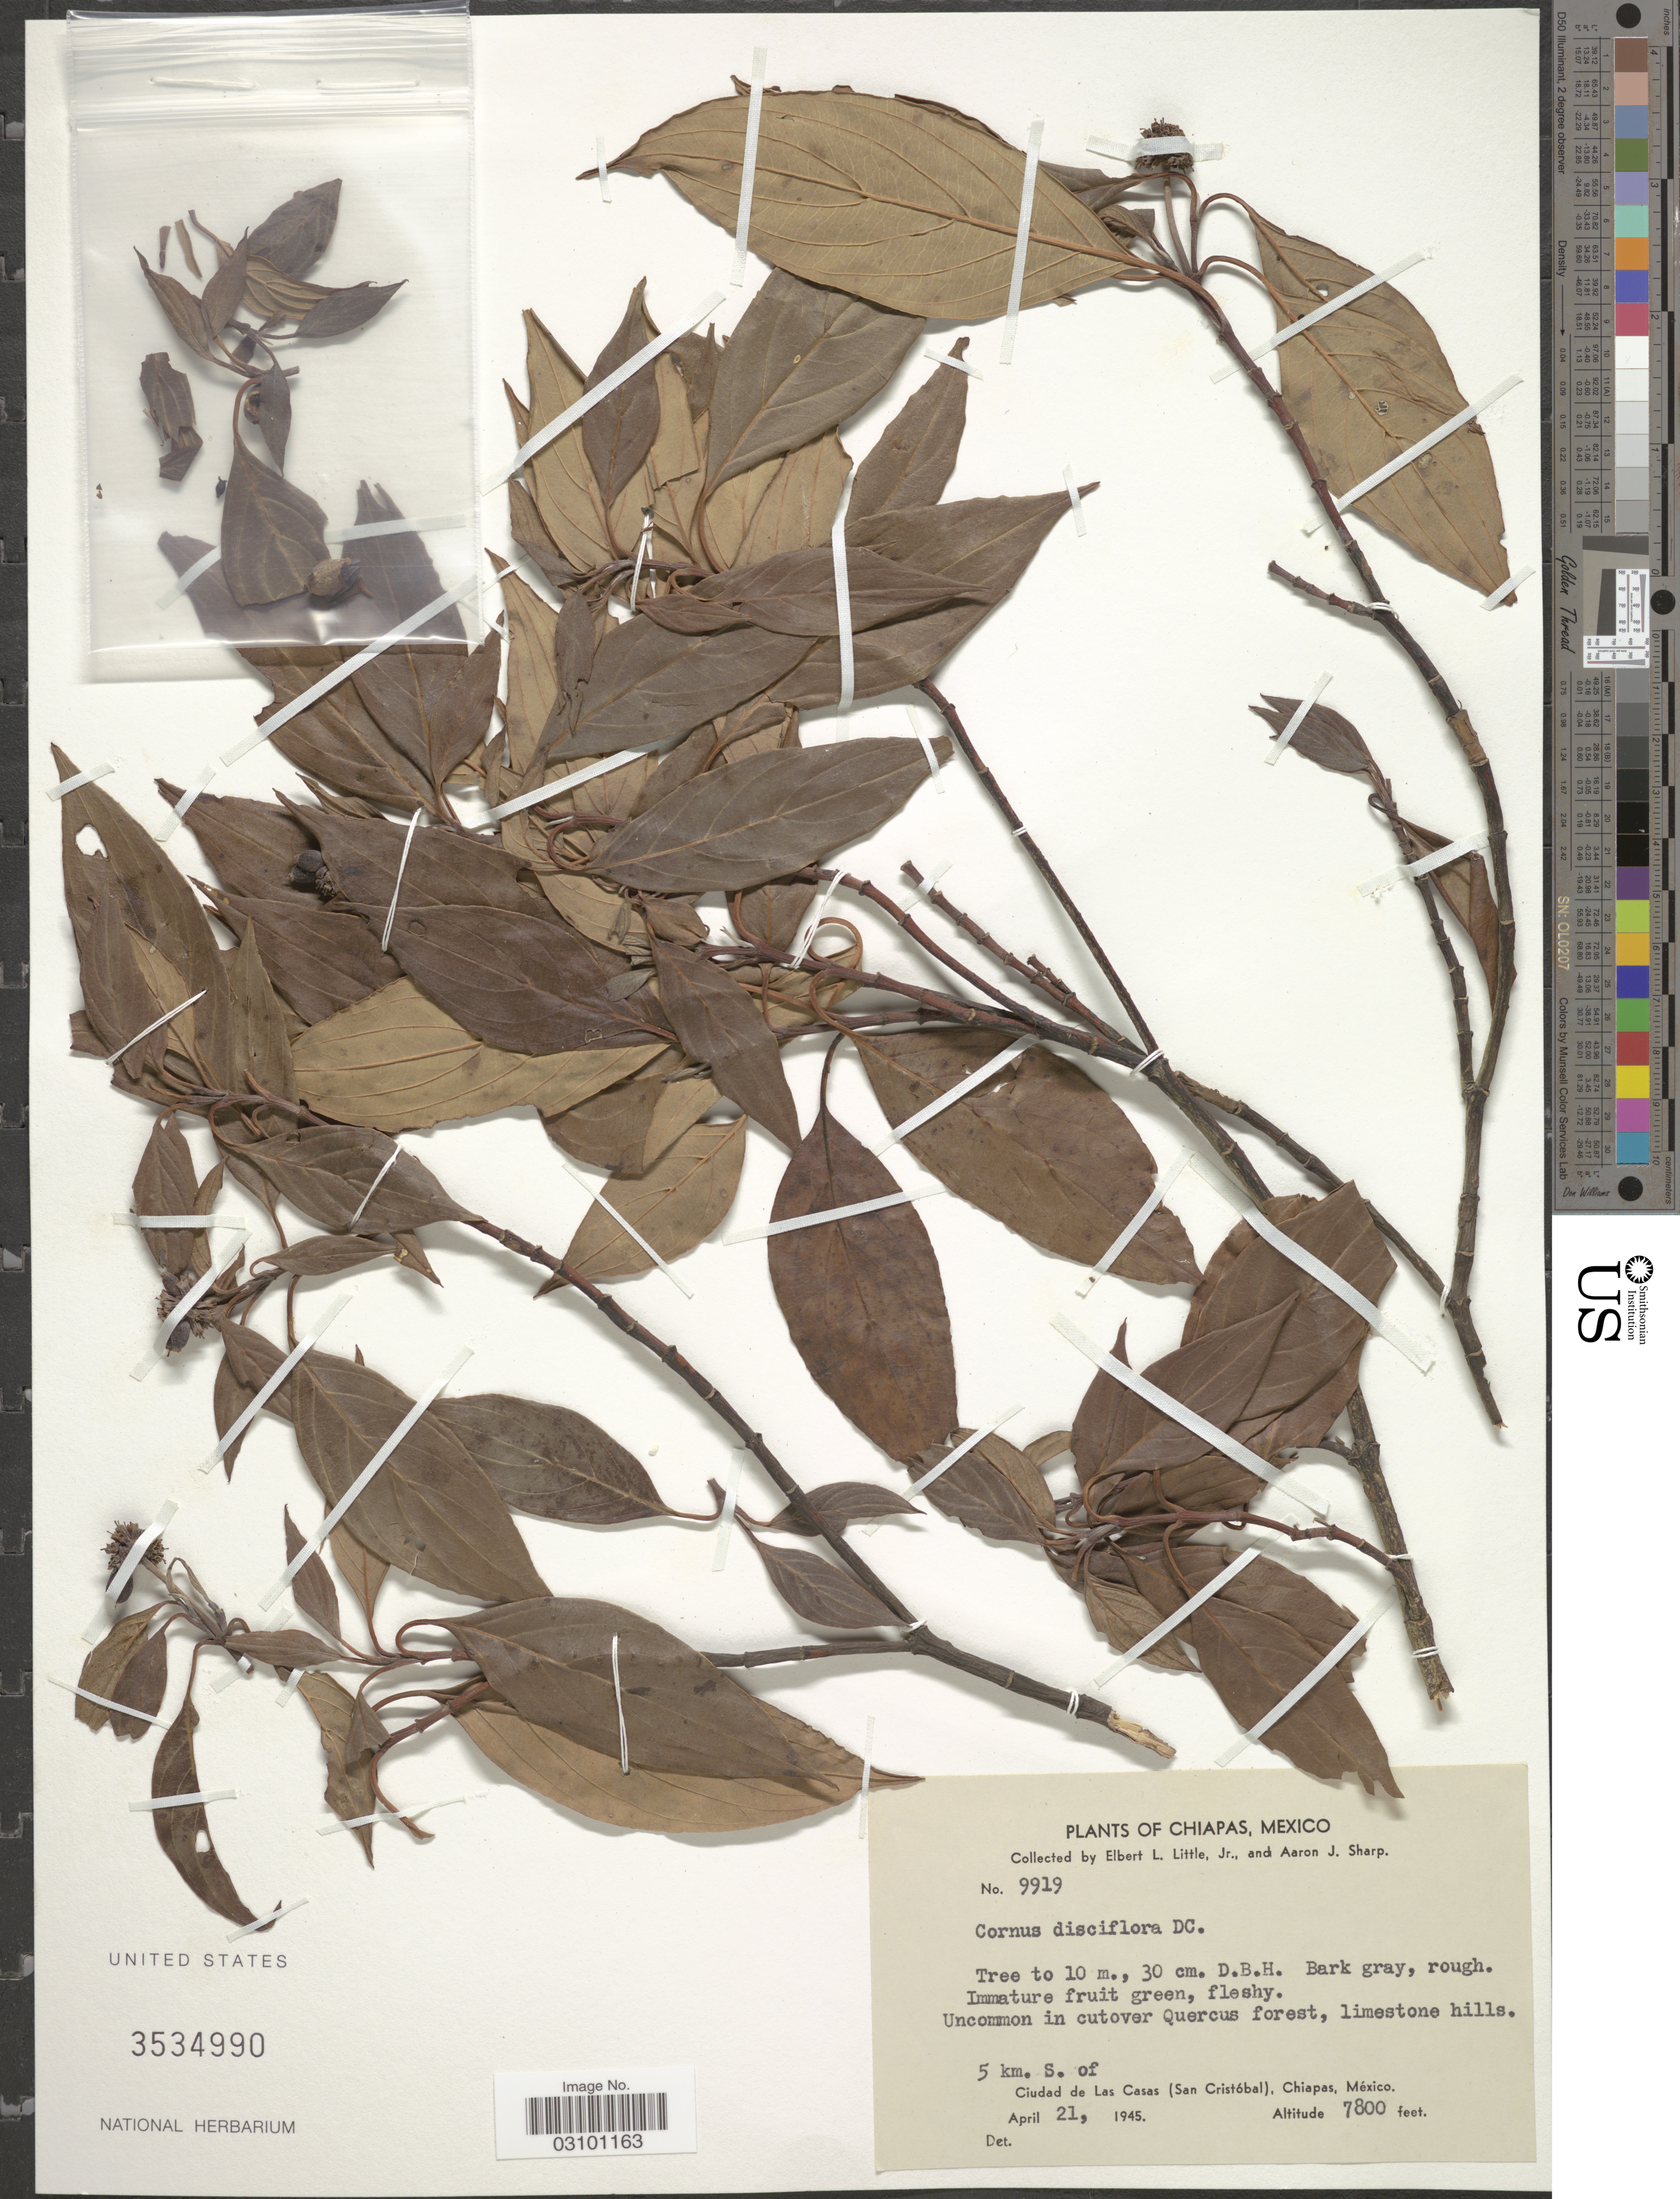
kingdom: Plantae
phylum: Tracheophyta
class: Magnoliopsida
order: Cornales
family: Cornaceae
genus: Cornus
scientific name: Cornus disciflora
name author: Moc. & Sessé ex DC.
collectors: E. L. Little & Mrs A. J. Sharp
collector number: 9919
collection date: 1945-04-21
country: Mexico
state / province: Chiapas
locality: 5 km. S. of Ciudad de Las Casas (San Cristóbal).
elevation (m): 2377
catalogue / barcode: US 3534990